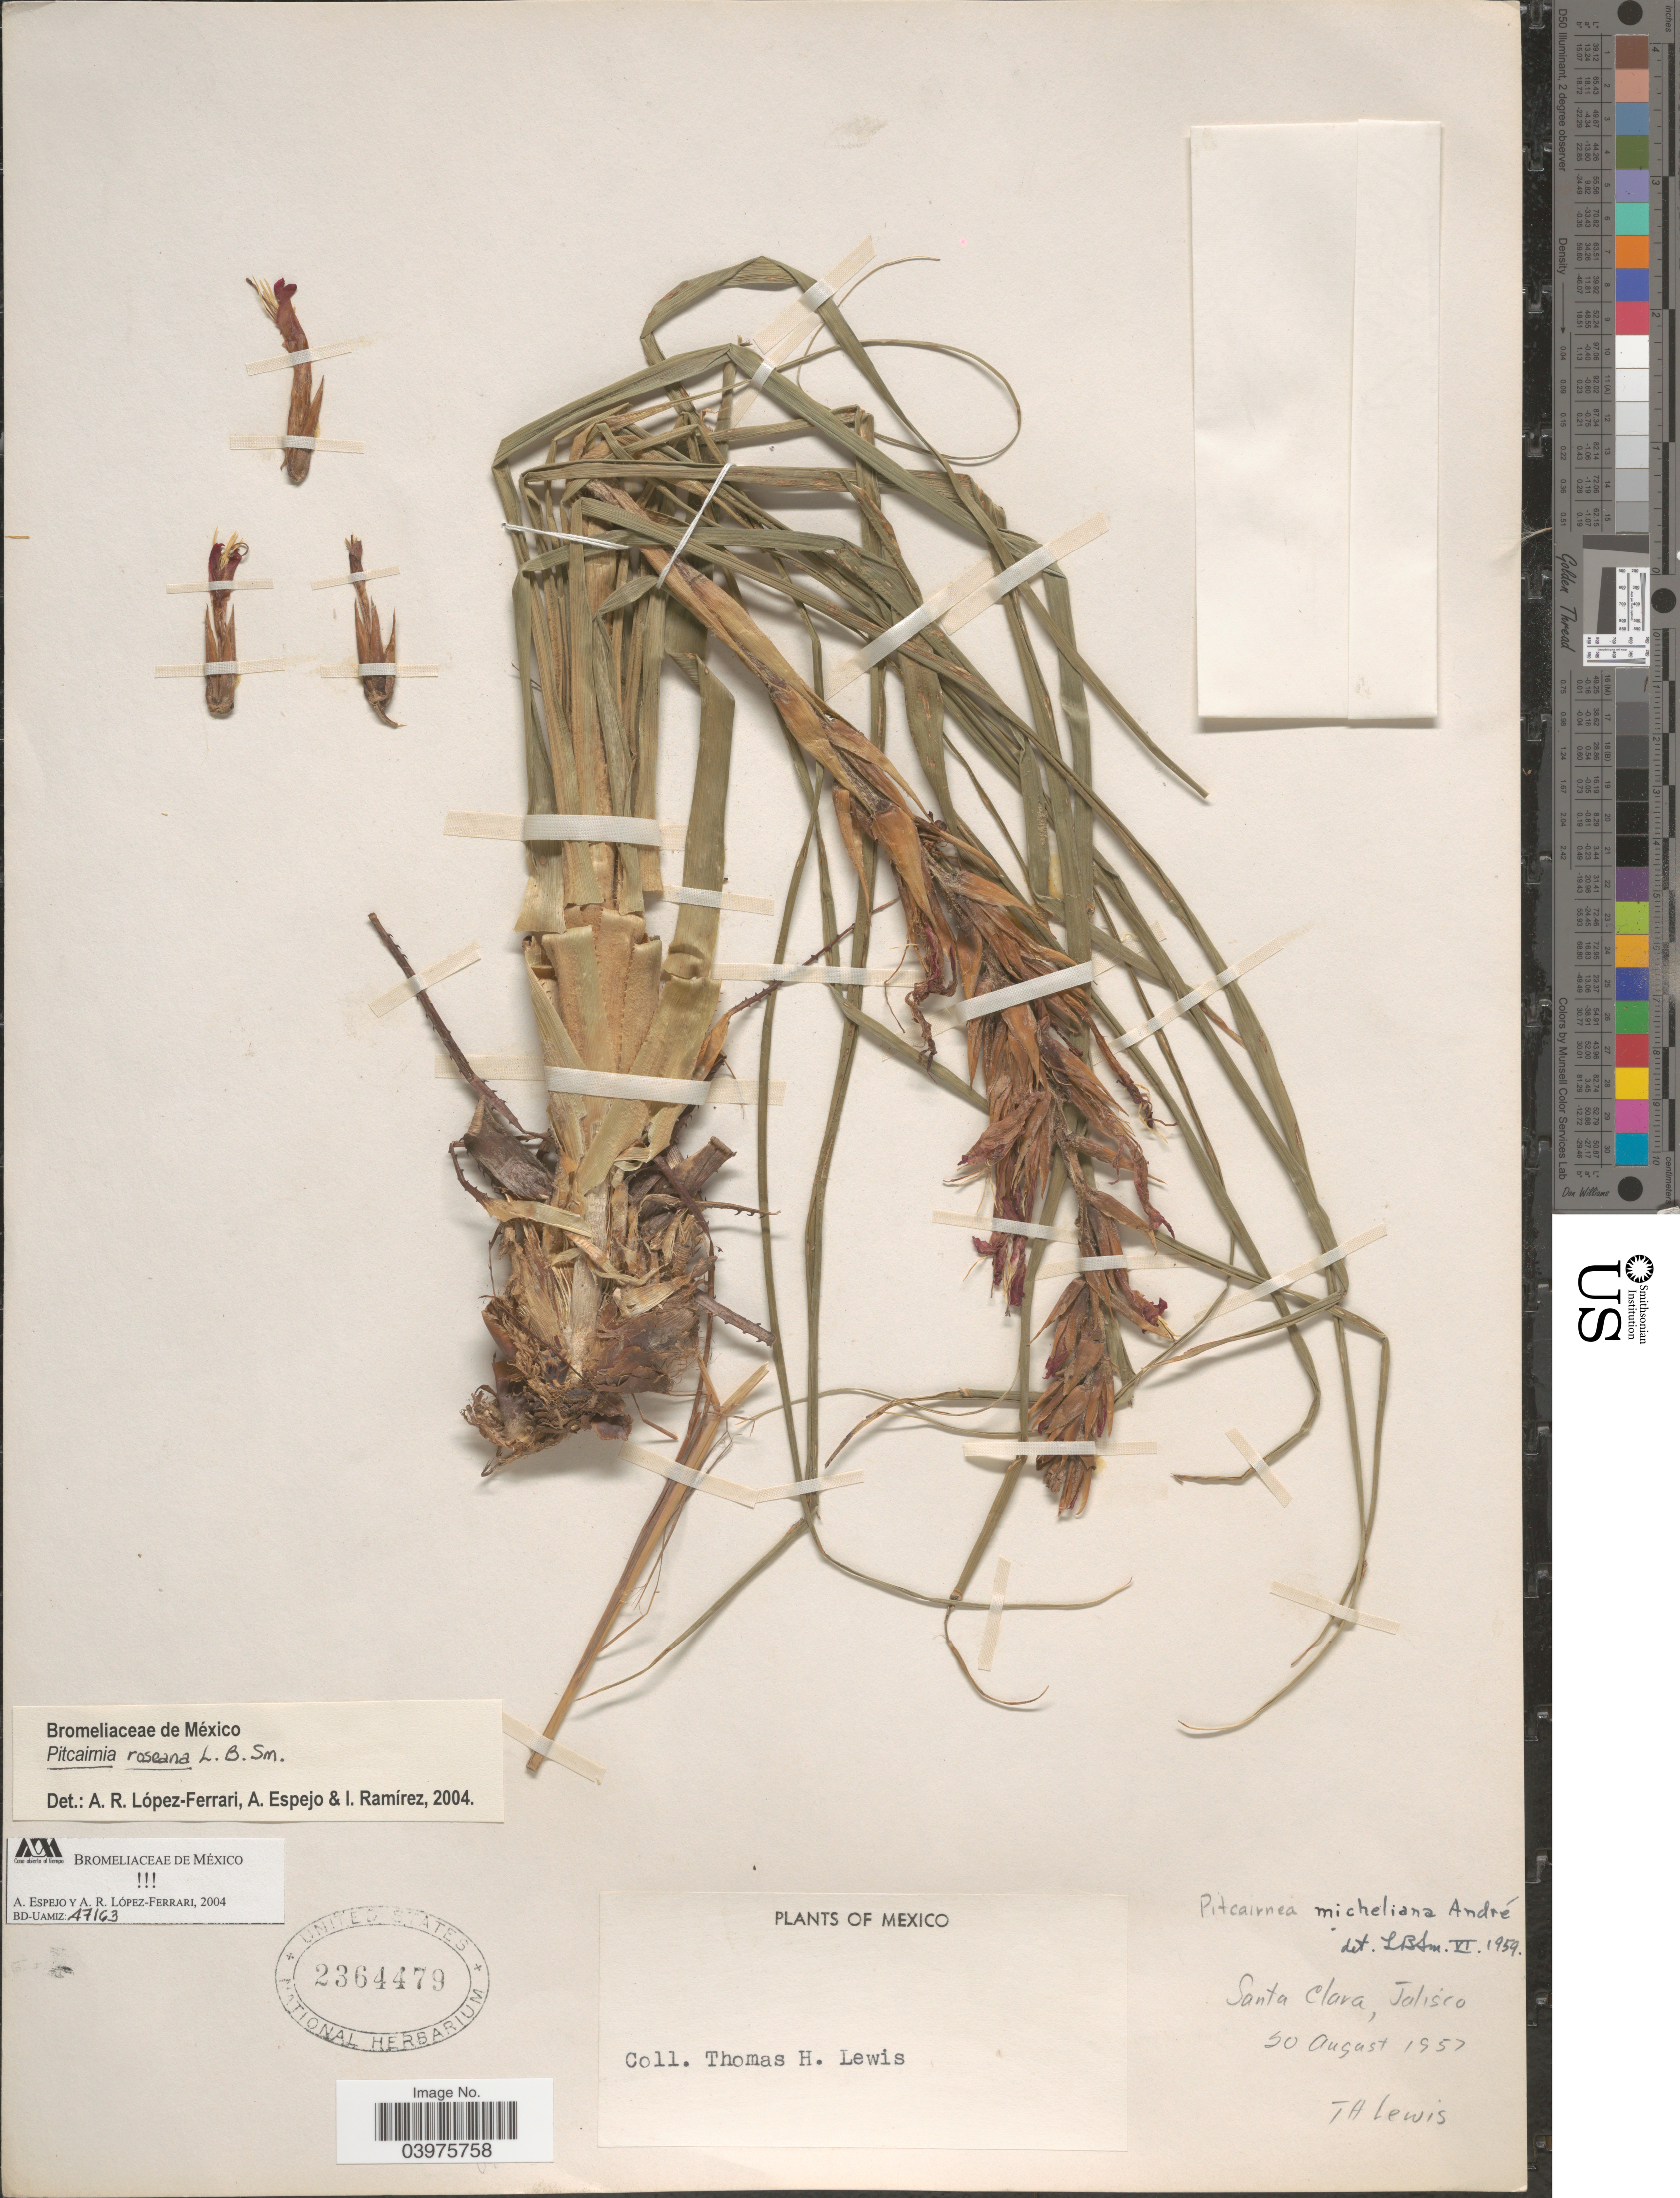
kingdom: Plantae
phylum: Tracheophyta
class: Liliopsida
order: Poales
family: Bromeliaceae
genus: Pitcairnia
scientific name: Pitcairnia roseana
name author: L.B. Sm.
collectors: T. H. Lewis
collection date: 1957-08-20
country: Mexico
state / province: Jalisco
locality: Santa Clara.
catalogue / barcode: US 2364479